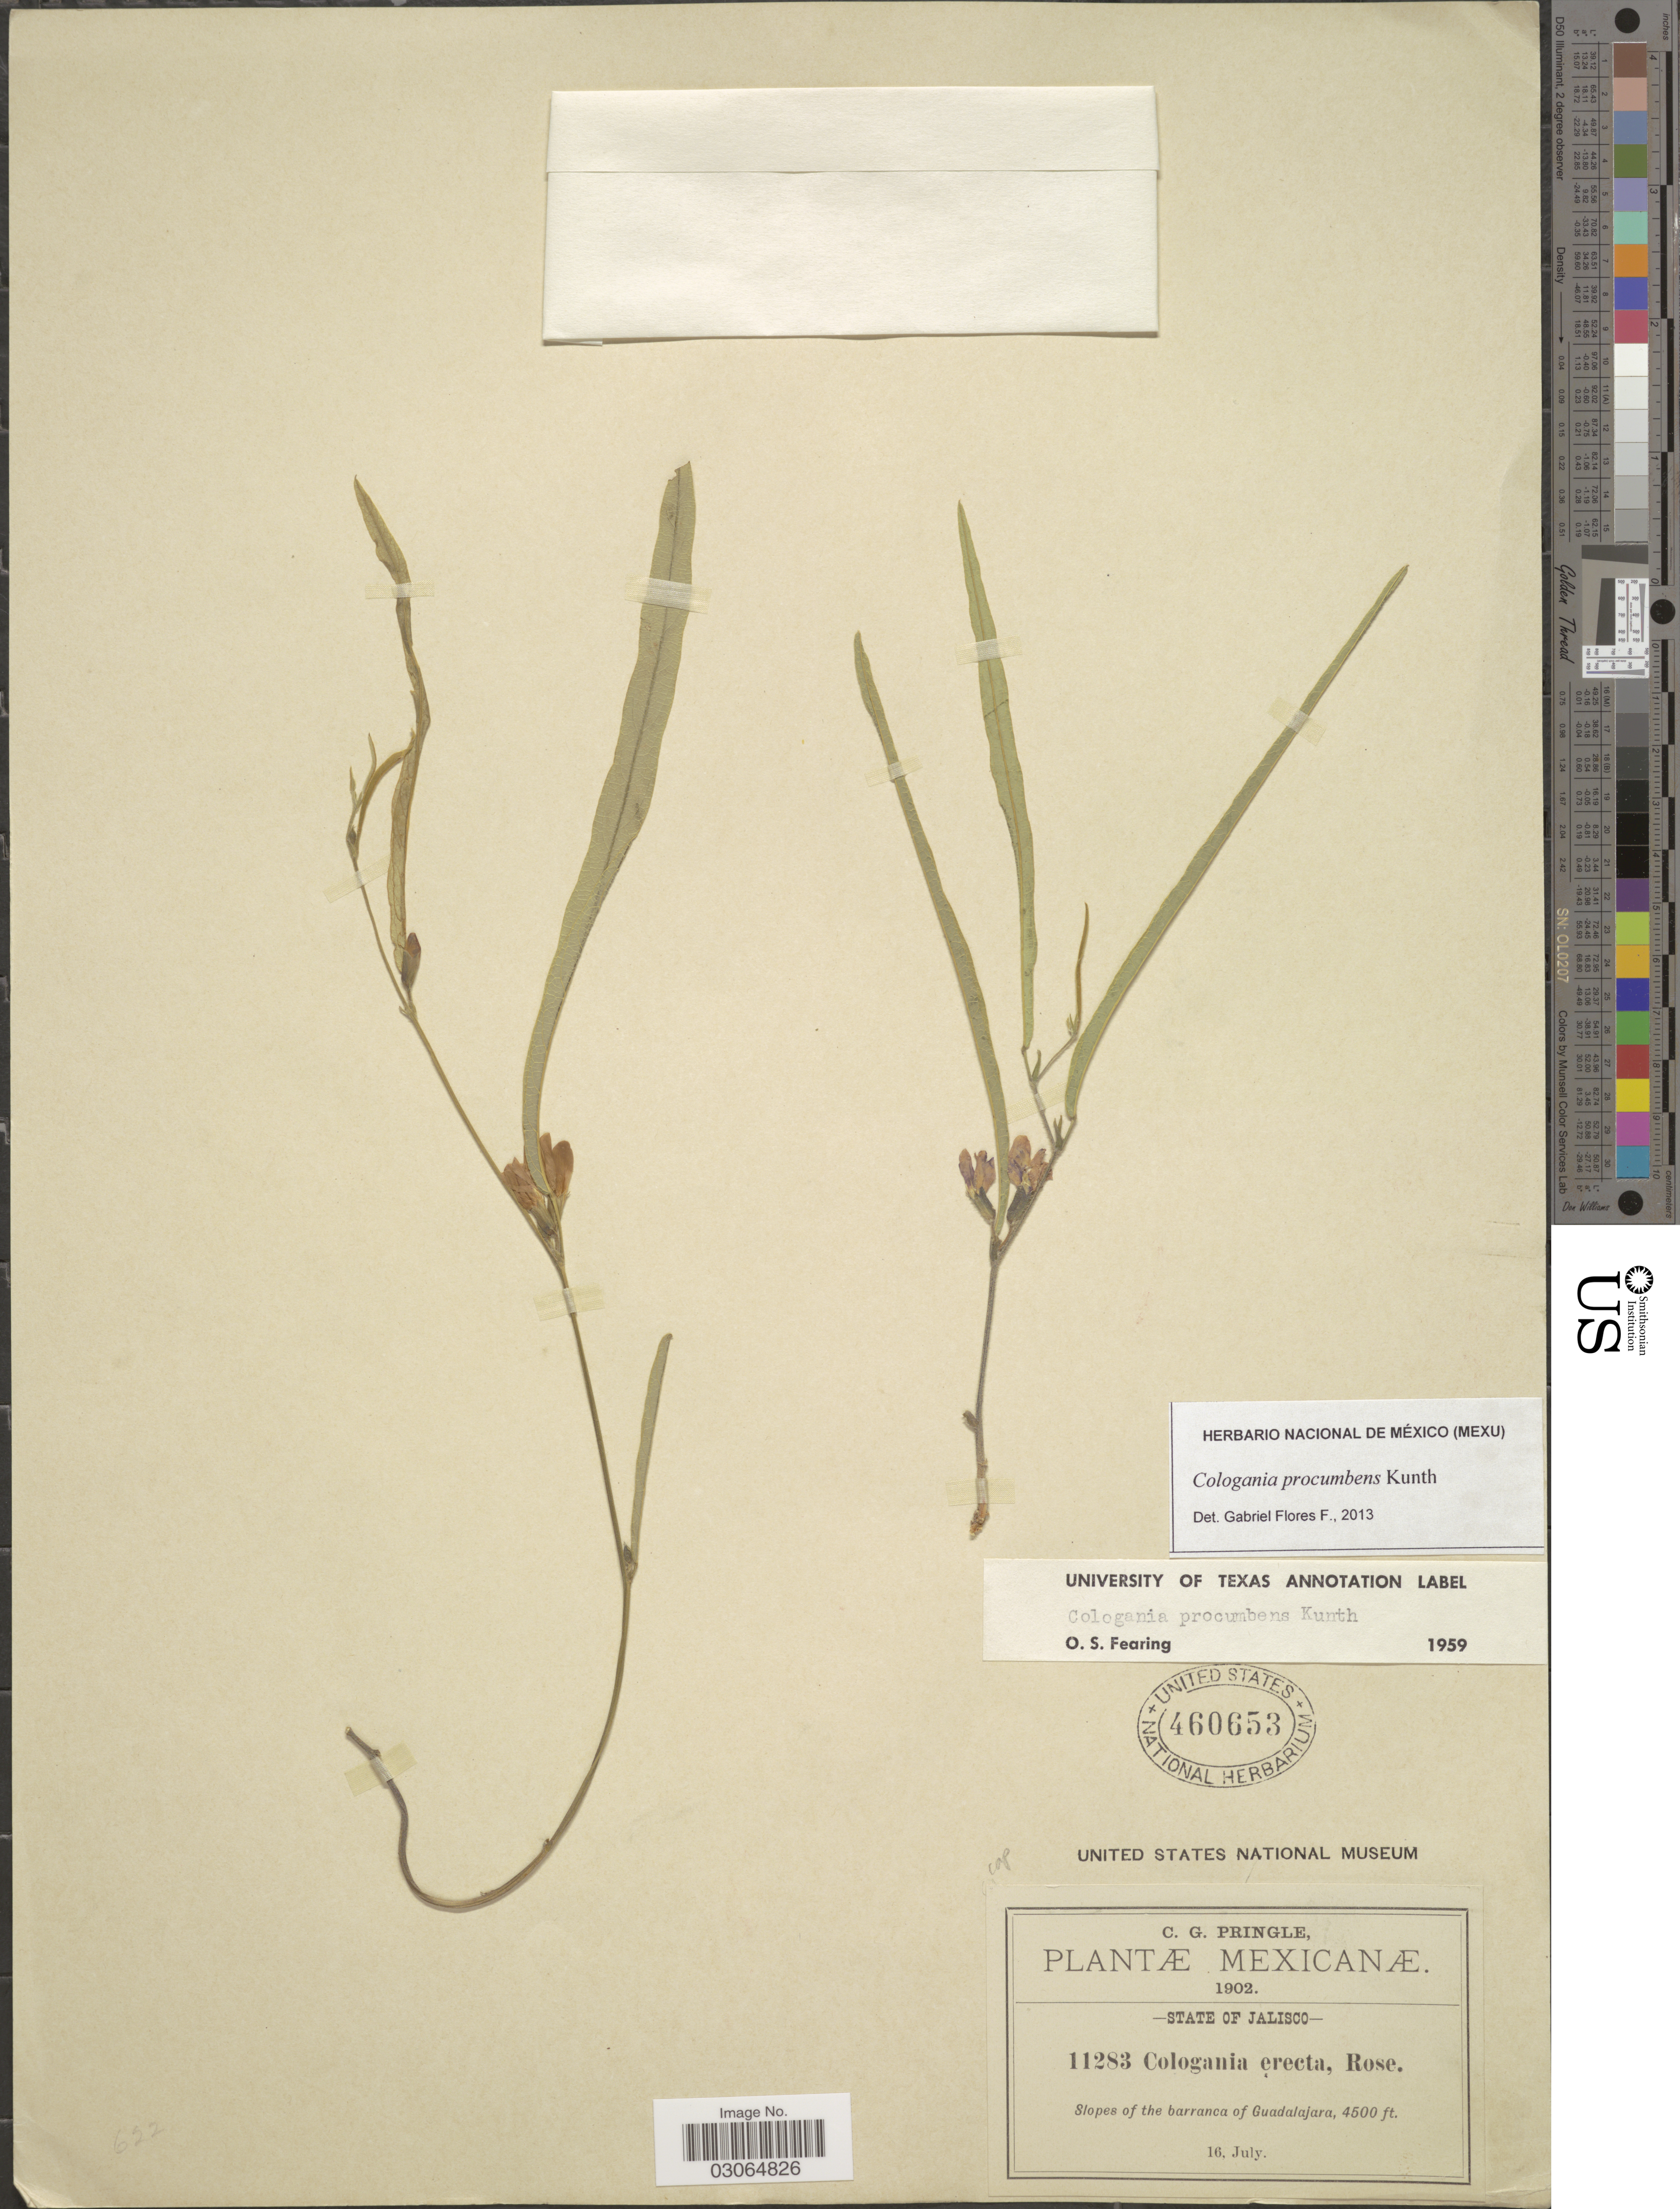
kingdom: Plantae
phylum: Tracheophyta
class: Magnoliopsida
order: Fabales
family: Fabaceae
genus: Cologania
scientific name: Cologania procumbens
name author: Kunth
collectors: C. G. Pringle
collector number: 11283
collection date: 1902-07-16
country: Mexico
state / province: Jalisco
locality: Slopes of the barranca of Guadalajara.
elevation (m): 1372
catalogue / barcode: US 460653